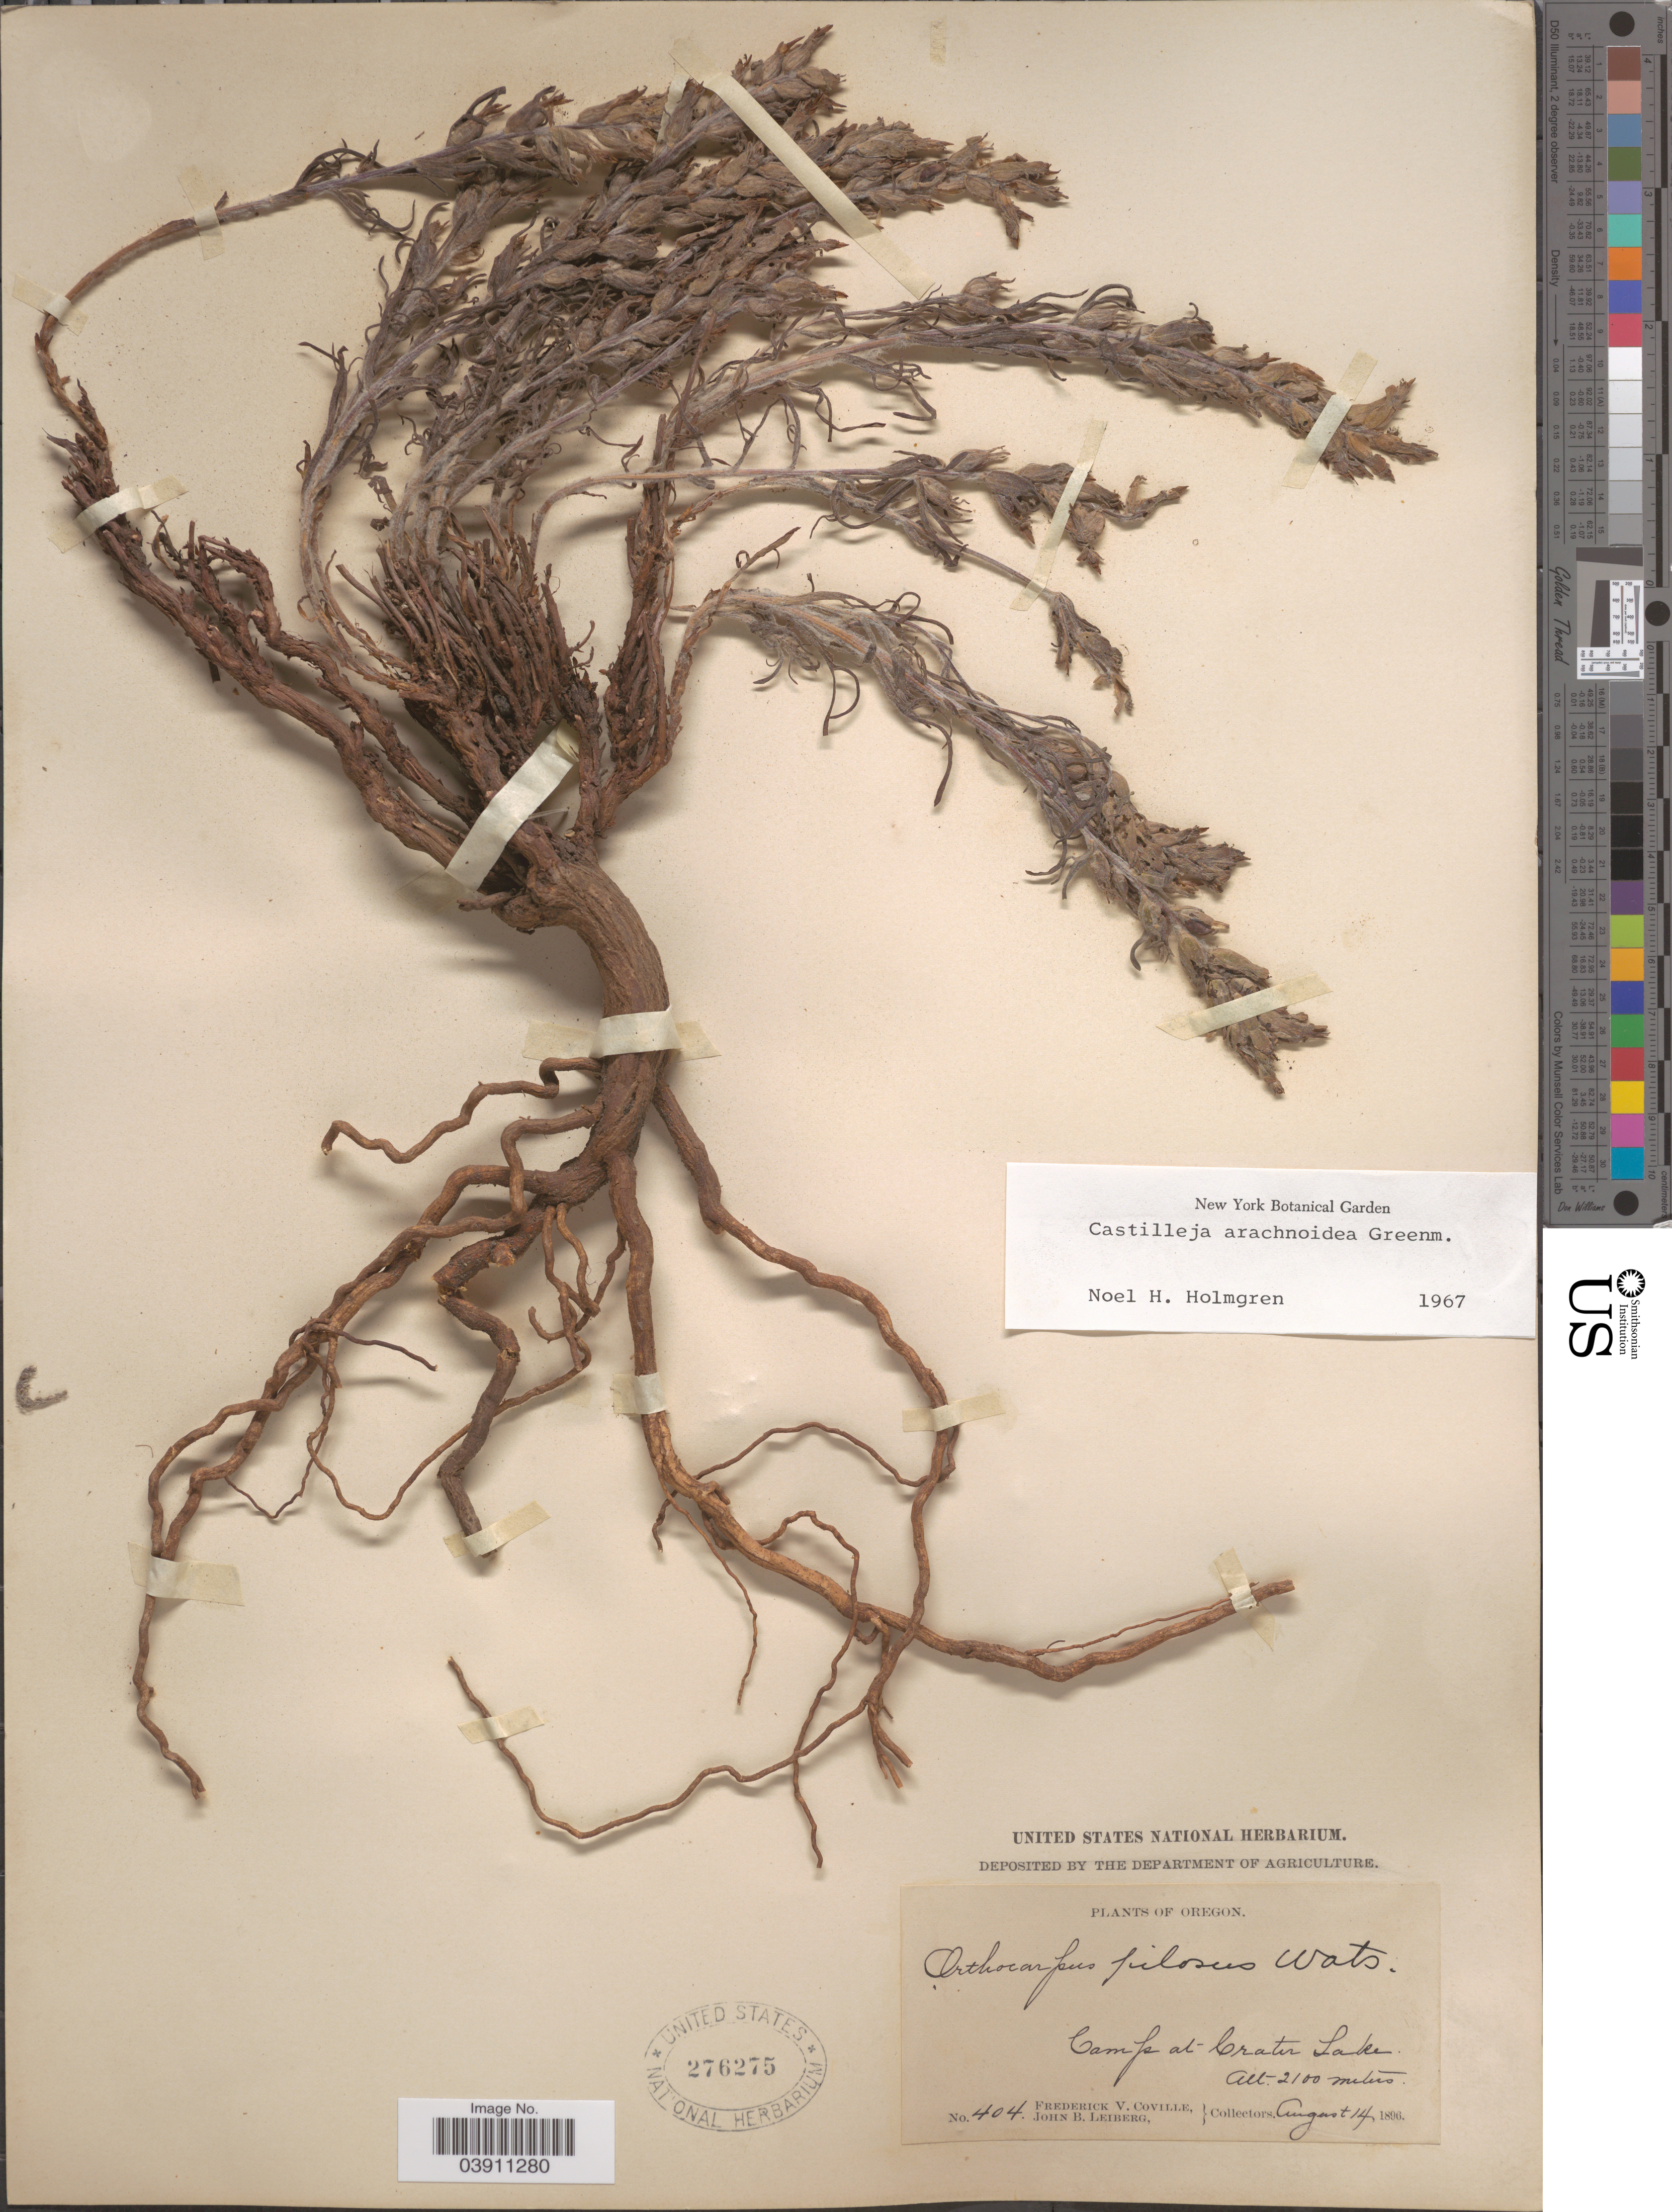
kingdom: Plantae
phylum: Tracheophyta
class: Magnoliopsida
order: Lamiales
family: Orobanchaceae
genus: Castilleja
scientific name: Castilleja arachnoidea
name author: Greenm.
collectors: F. V. Coville & J. B. Leiberg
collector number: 404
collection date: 1896-08-14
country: United States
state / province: Oregon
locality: Camp at Crater Lake.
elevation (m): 2100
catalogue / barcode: US 276275